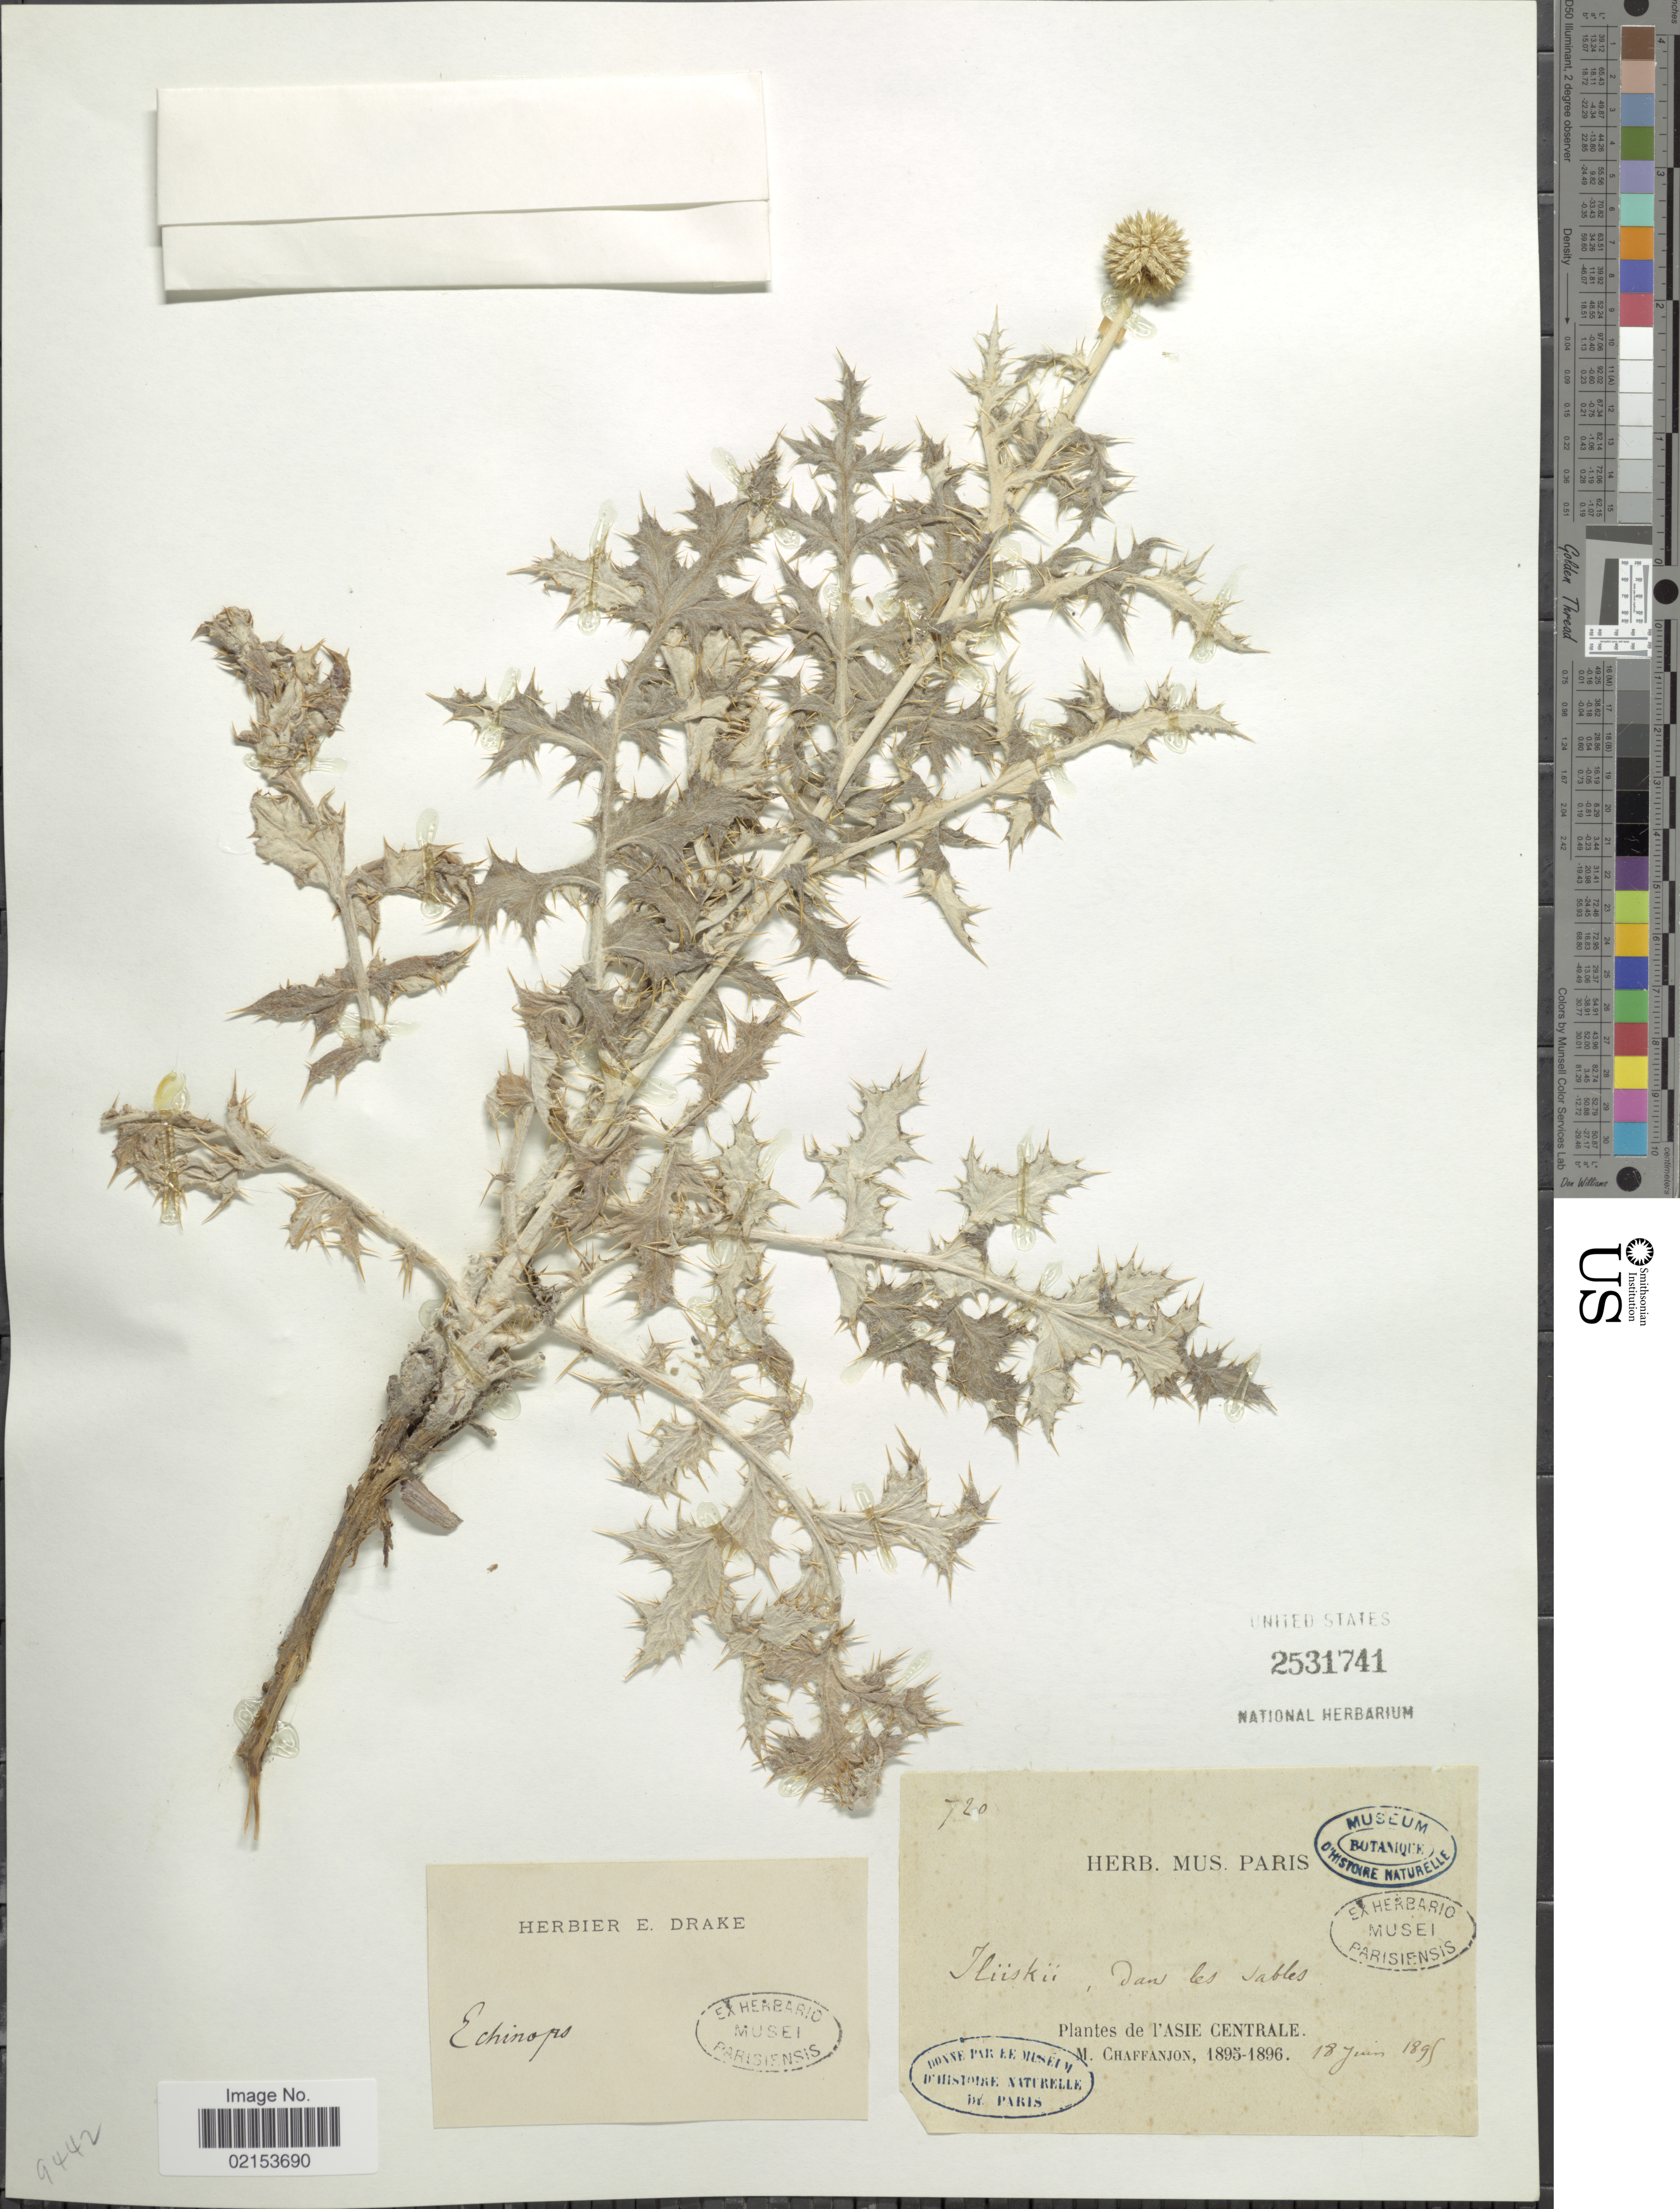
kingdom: Plantae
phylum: Tracheophyta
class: Magnoliopsida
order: Asterales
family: Asteraceae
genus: Echinops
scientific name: Echinops sp.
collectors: M. Chaffanjon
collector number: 720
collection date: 1895-06-18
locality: Illiskii, dans les sables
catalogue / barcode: US 2531741